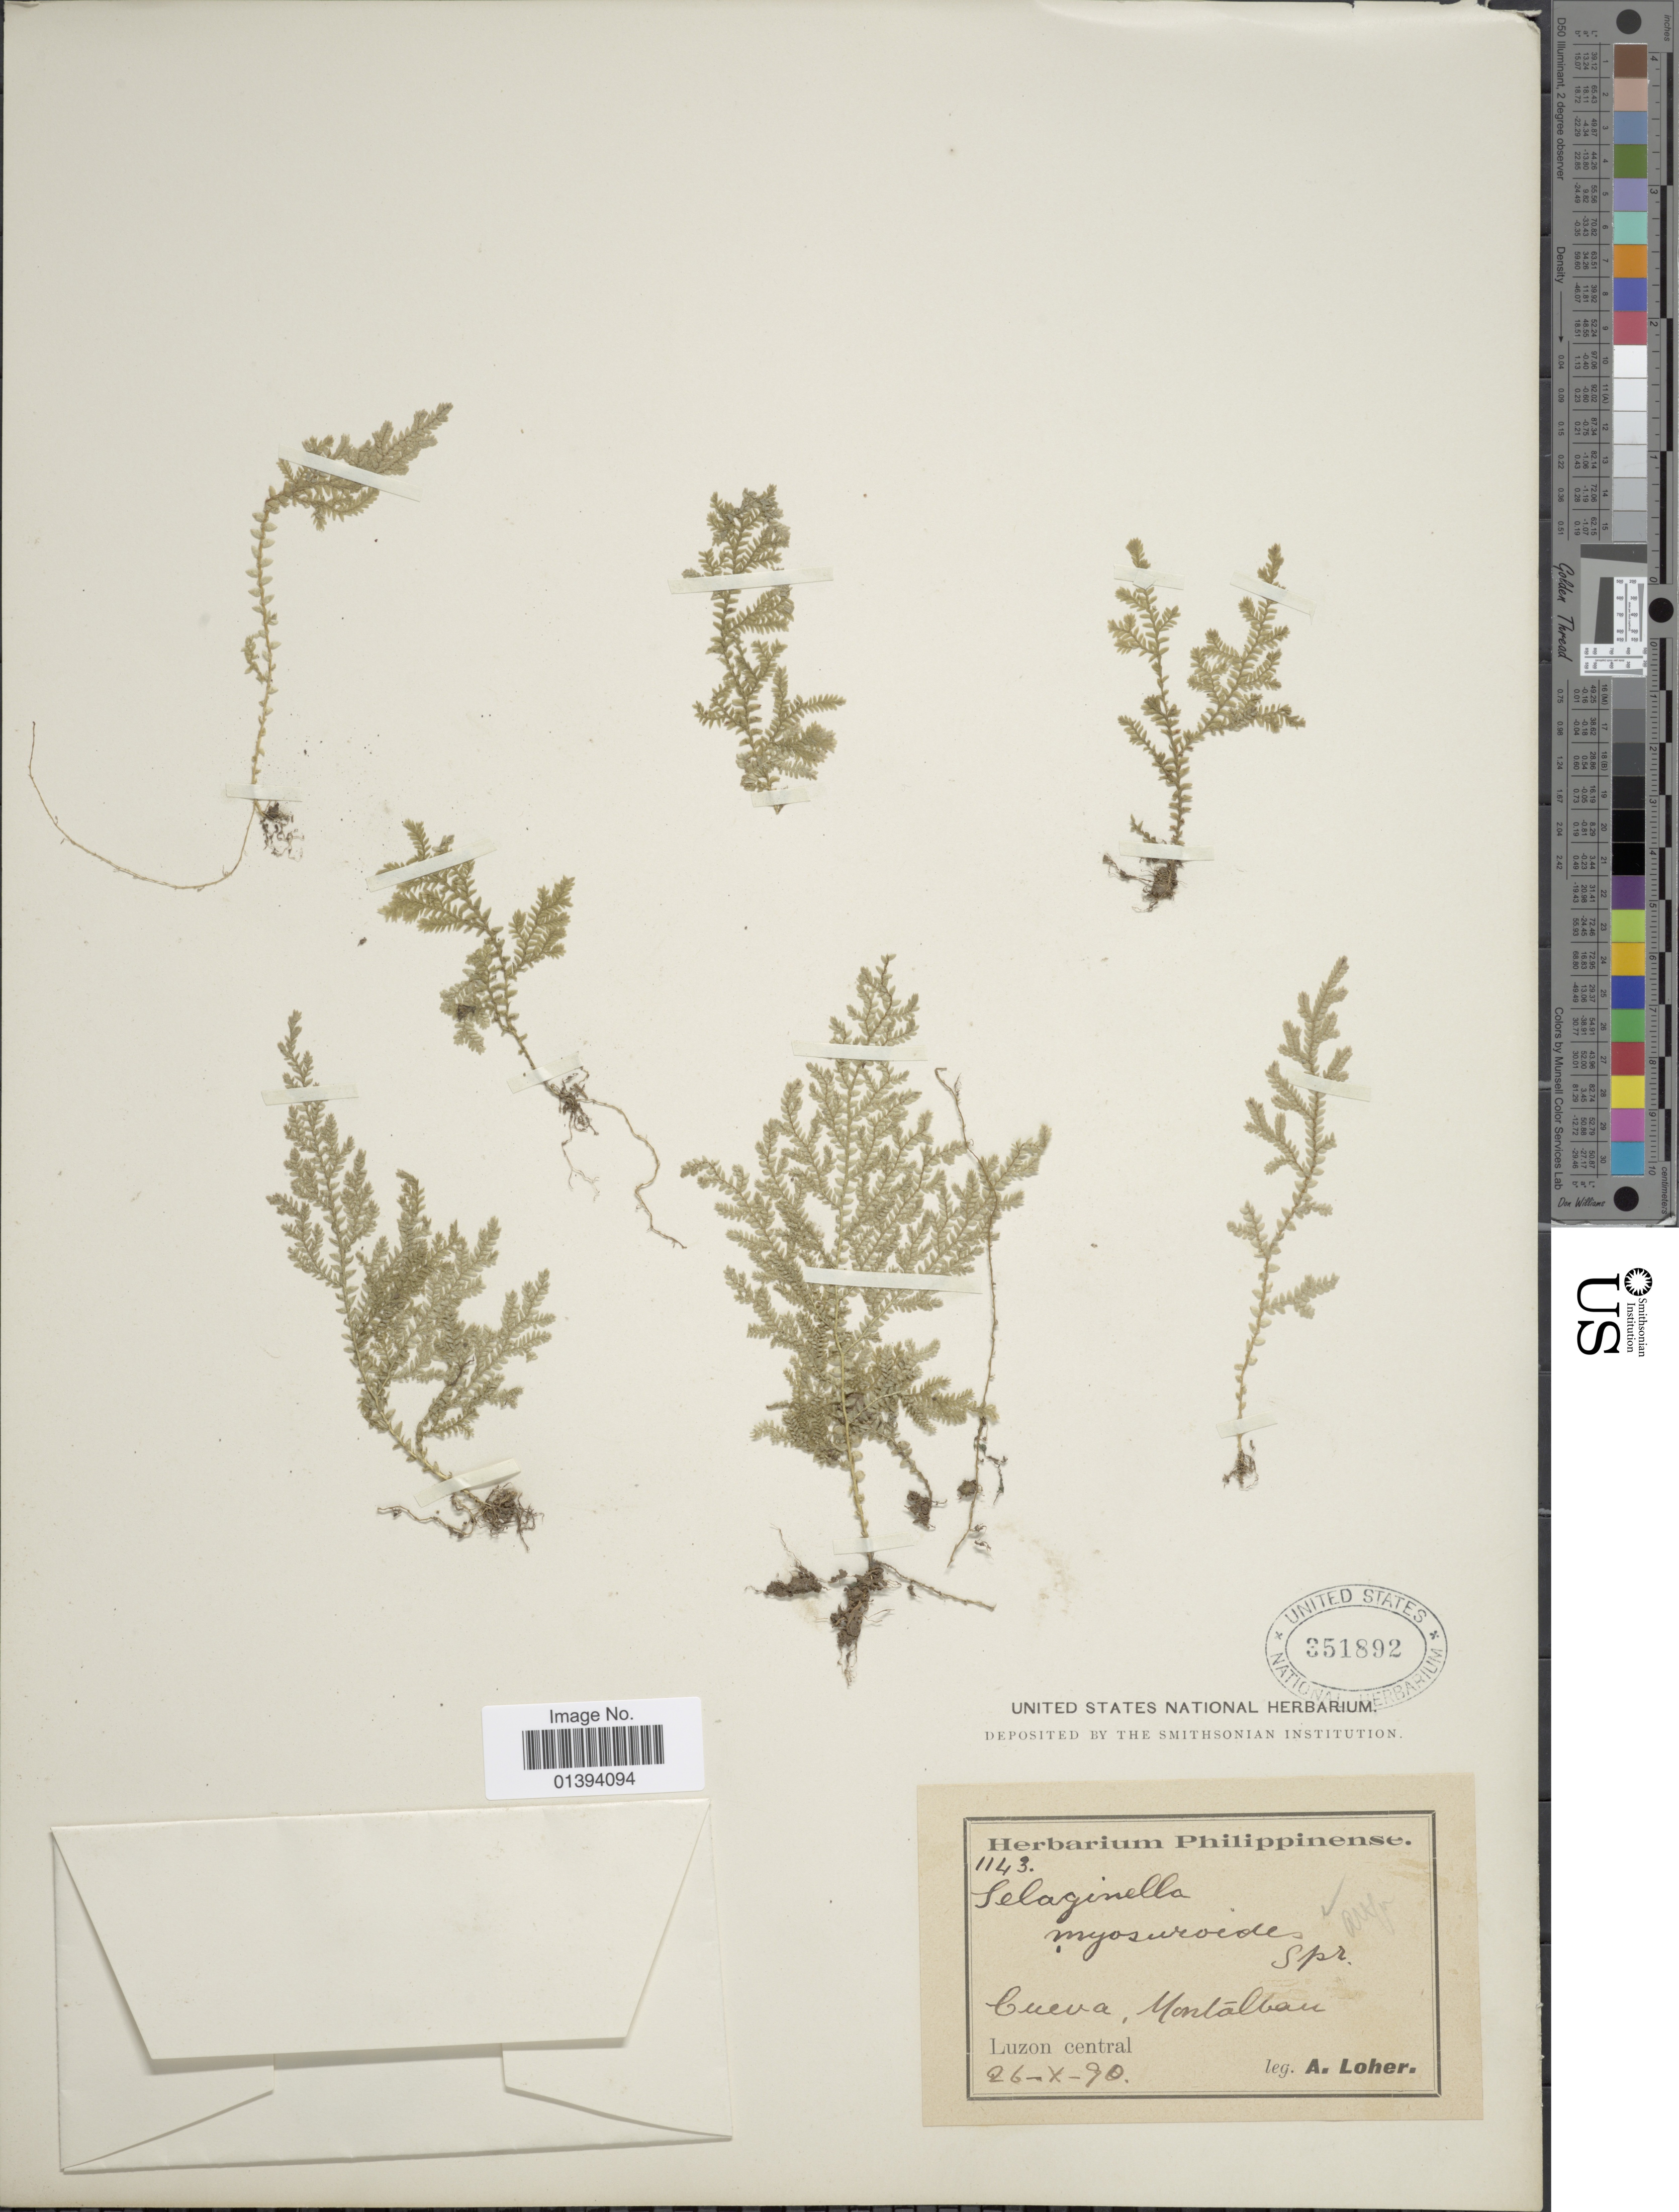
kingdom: Plantae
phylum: Tracheophyta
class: Lycopodiopsida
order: Selaginellales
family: Selaginellaceae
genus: Selaginella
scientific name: Selaginella myosuroides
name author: (Kaulf.) Spring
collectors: A. Loher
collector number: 1143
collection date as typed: Transcribed d/m/y: 26/10/90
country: Philippines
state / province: Central Luzon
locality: Cueva, Montalban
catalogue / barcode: US 351892